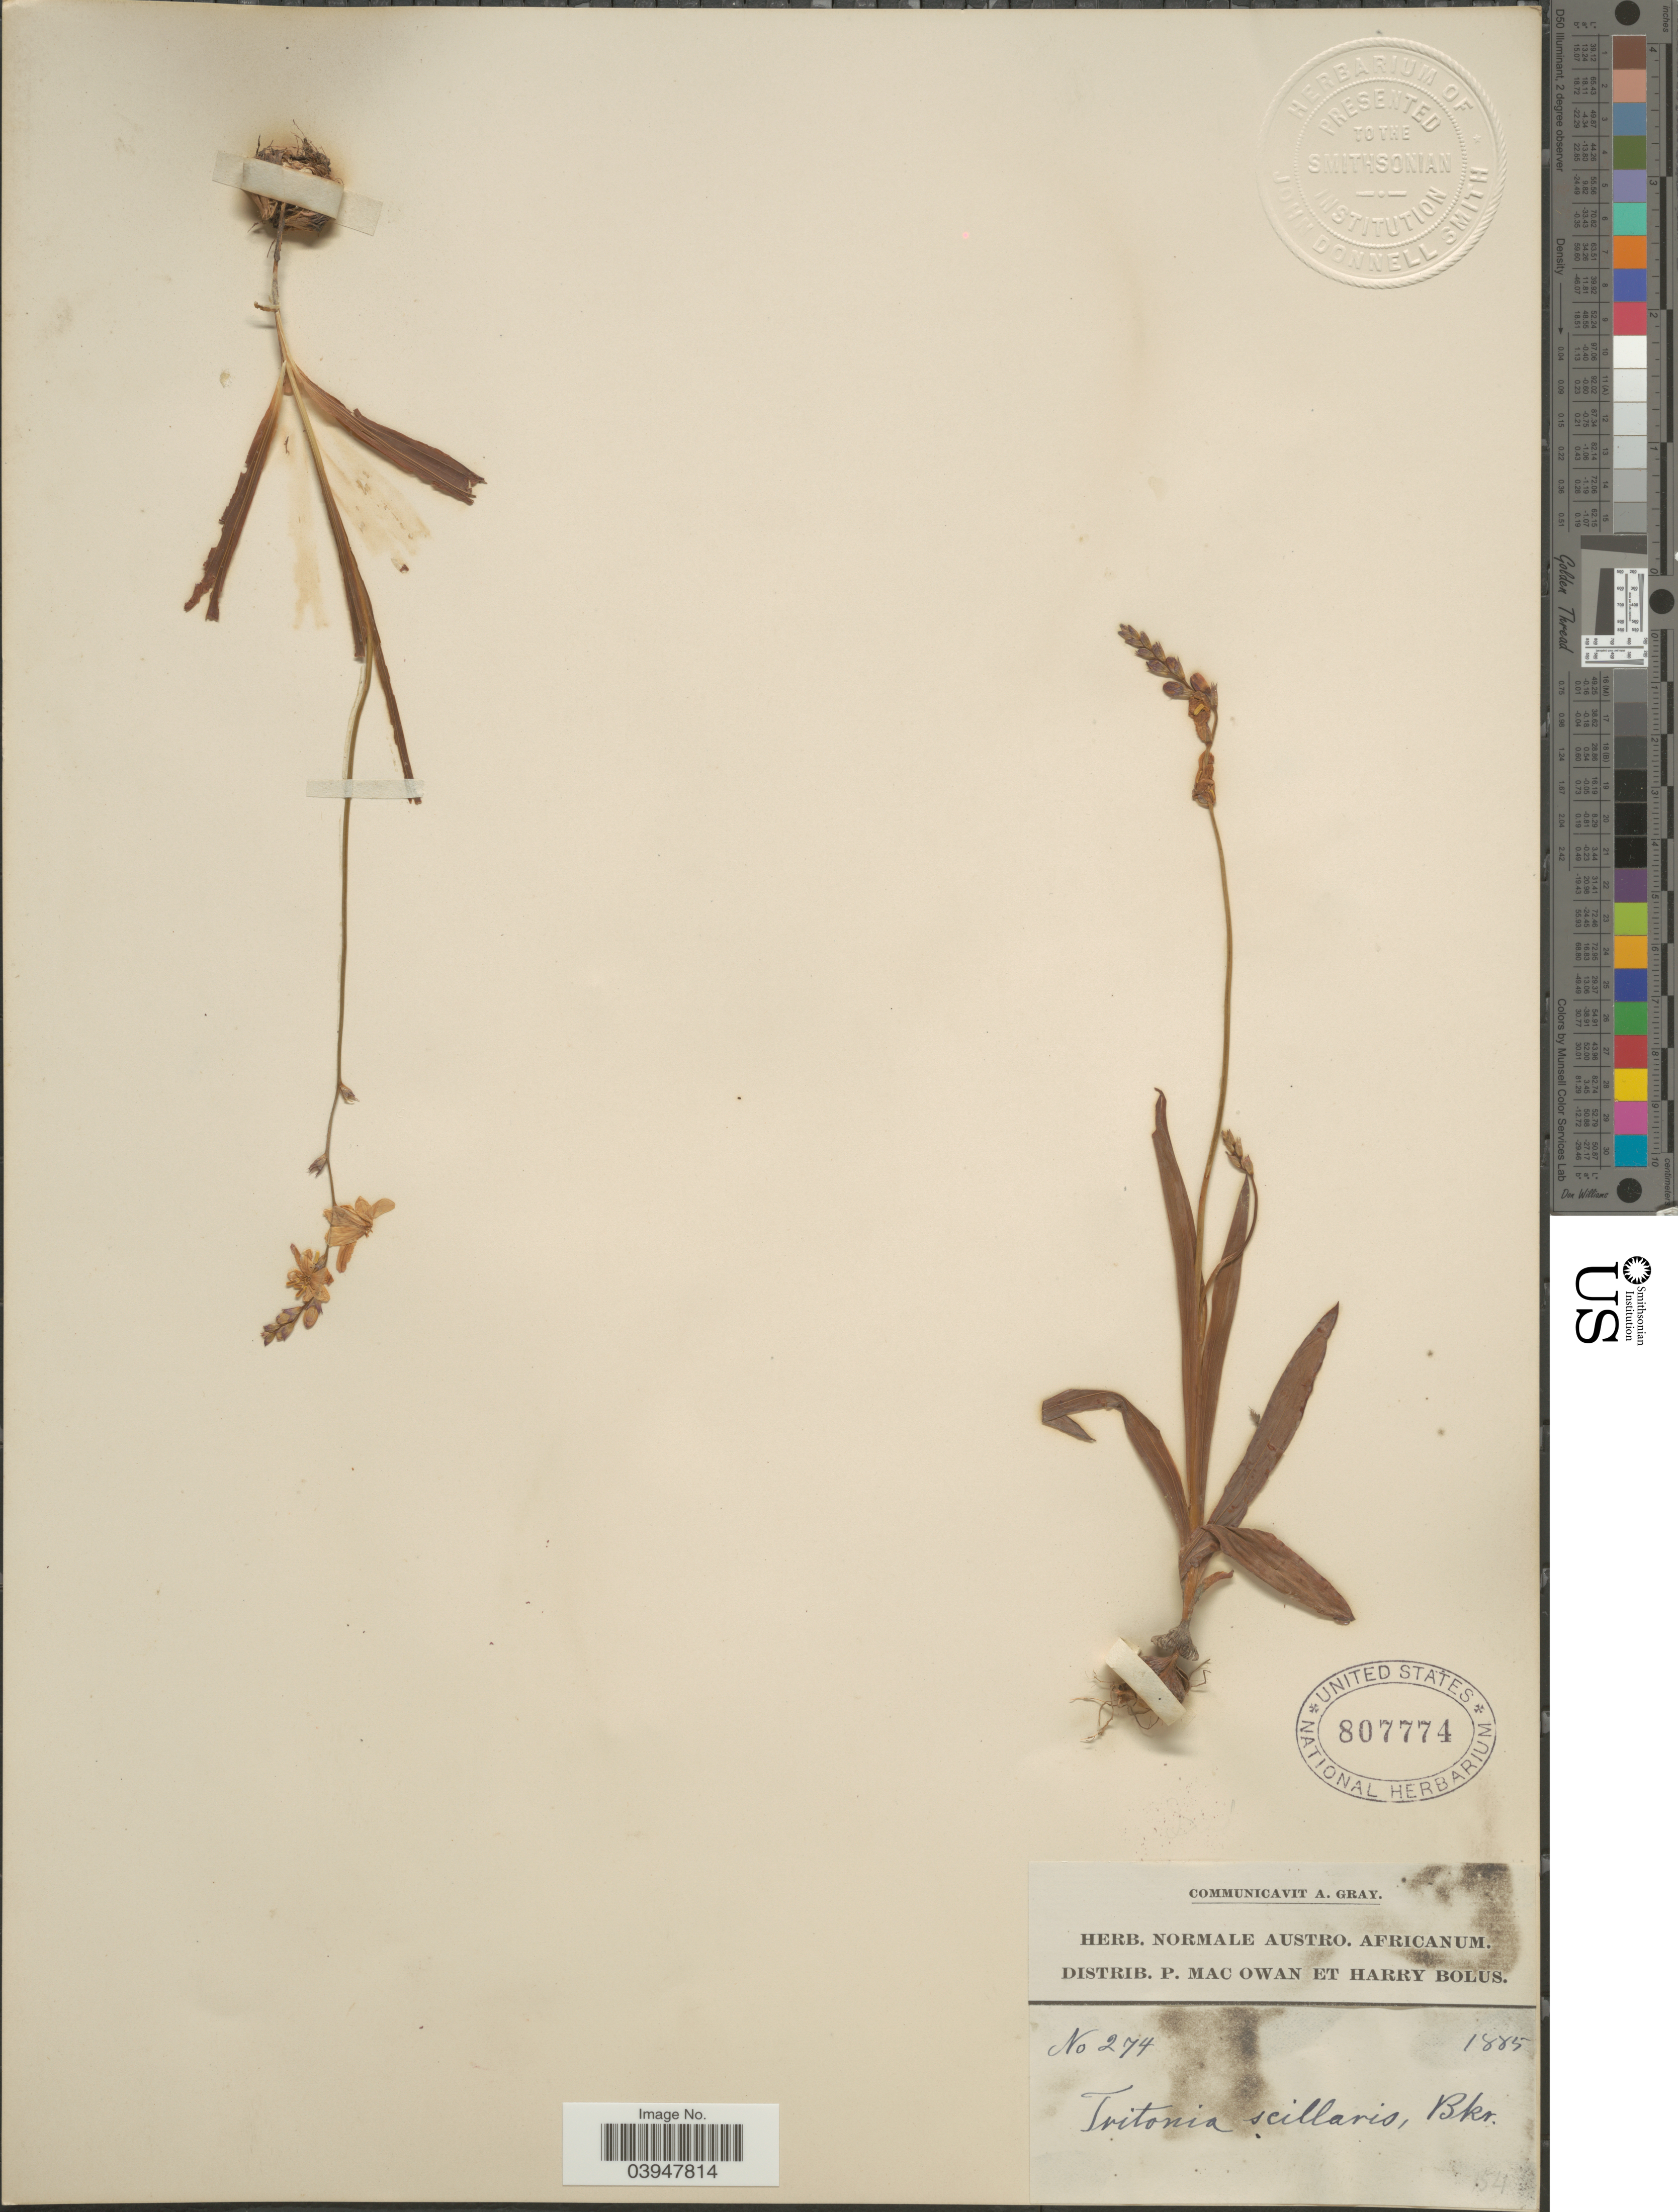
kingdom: Plantae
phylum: Tracheophyta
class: Liliopsida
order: Asparagales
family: Iridaceae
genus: Tritonia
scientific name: Tritonia scillaris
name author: (L.) Baker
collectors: P. MacOwan & H. Bolus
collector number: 274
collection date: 1885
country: South Africa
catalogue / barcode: US 807774